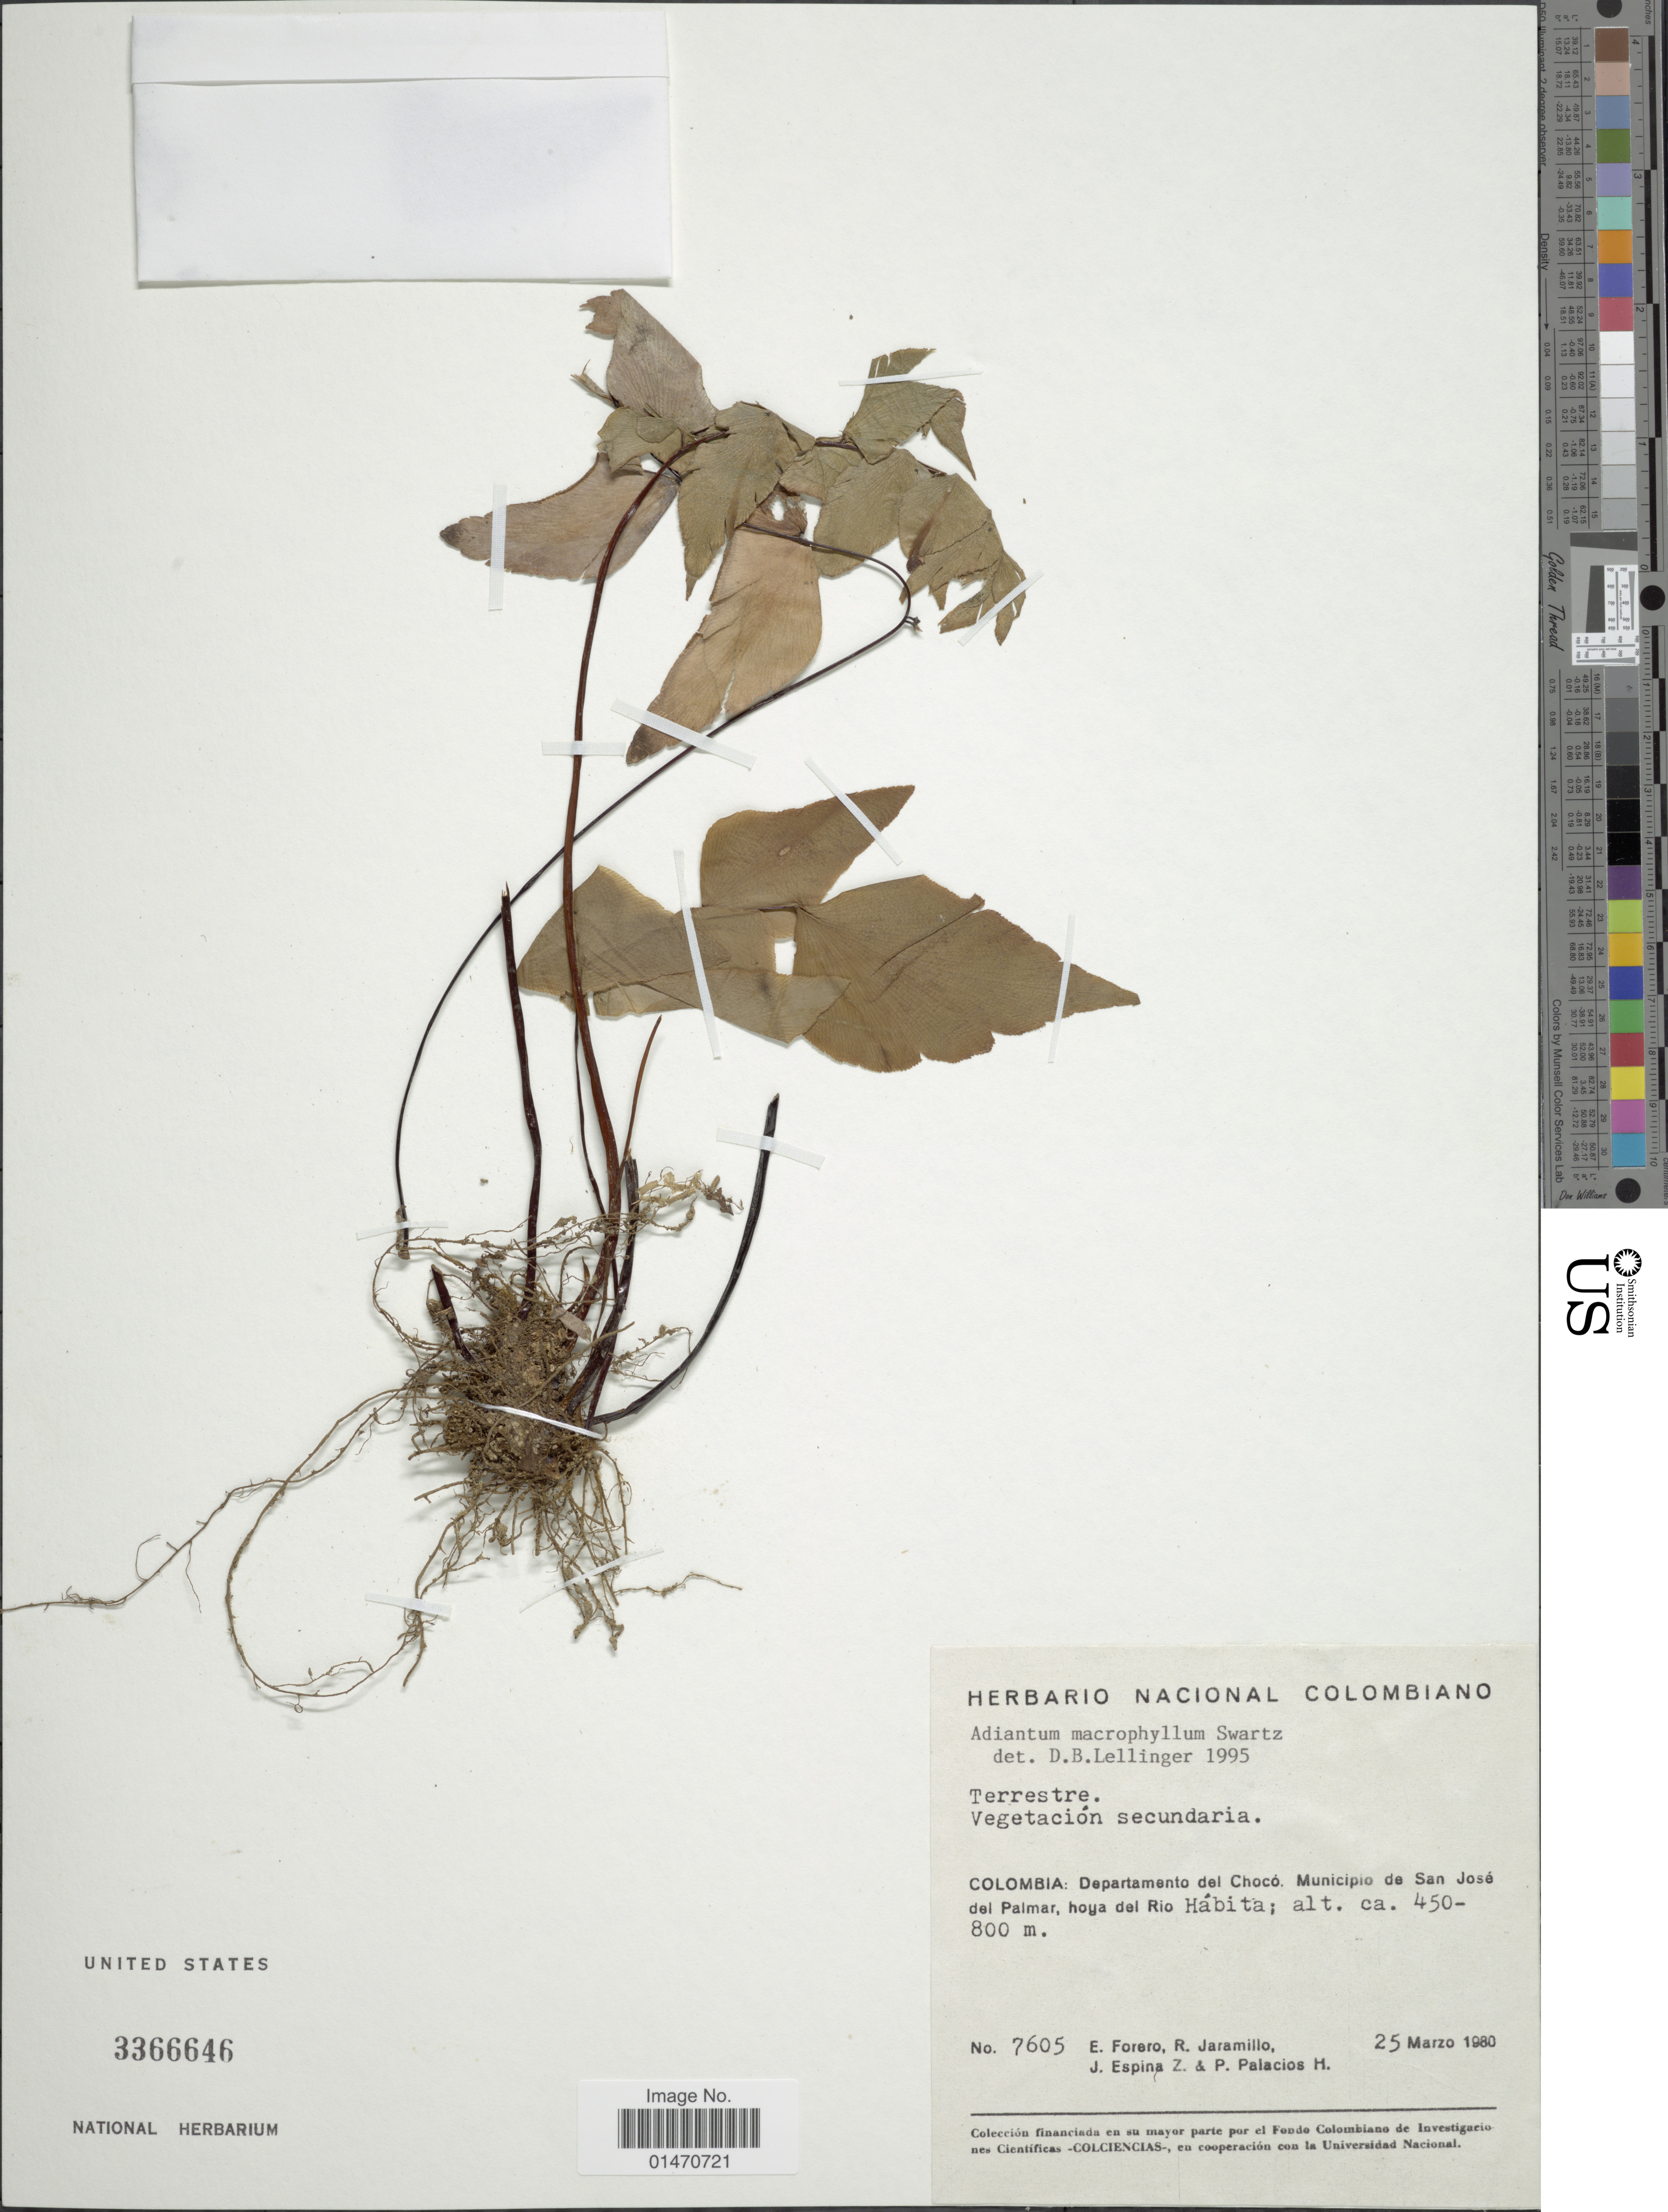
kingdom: Plantae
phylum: Tracheophyta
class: Polypodiopsida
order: Polypodiales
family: Pteridaceae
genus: Adiantum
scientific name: Adiantum macrophyllum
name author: Sw.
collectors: E. Forero, R. Jaramillo M., J. Espina & P. Palacios H.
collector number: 7605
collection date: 1980-03-25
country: Colombia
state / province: Chocó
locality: Departamento del Choco, Municipio de San José del Palmar, hoya del Rio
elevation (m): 450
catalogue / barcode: US 3366646